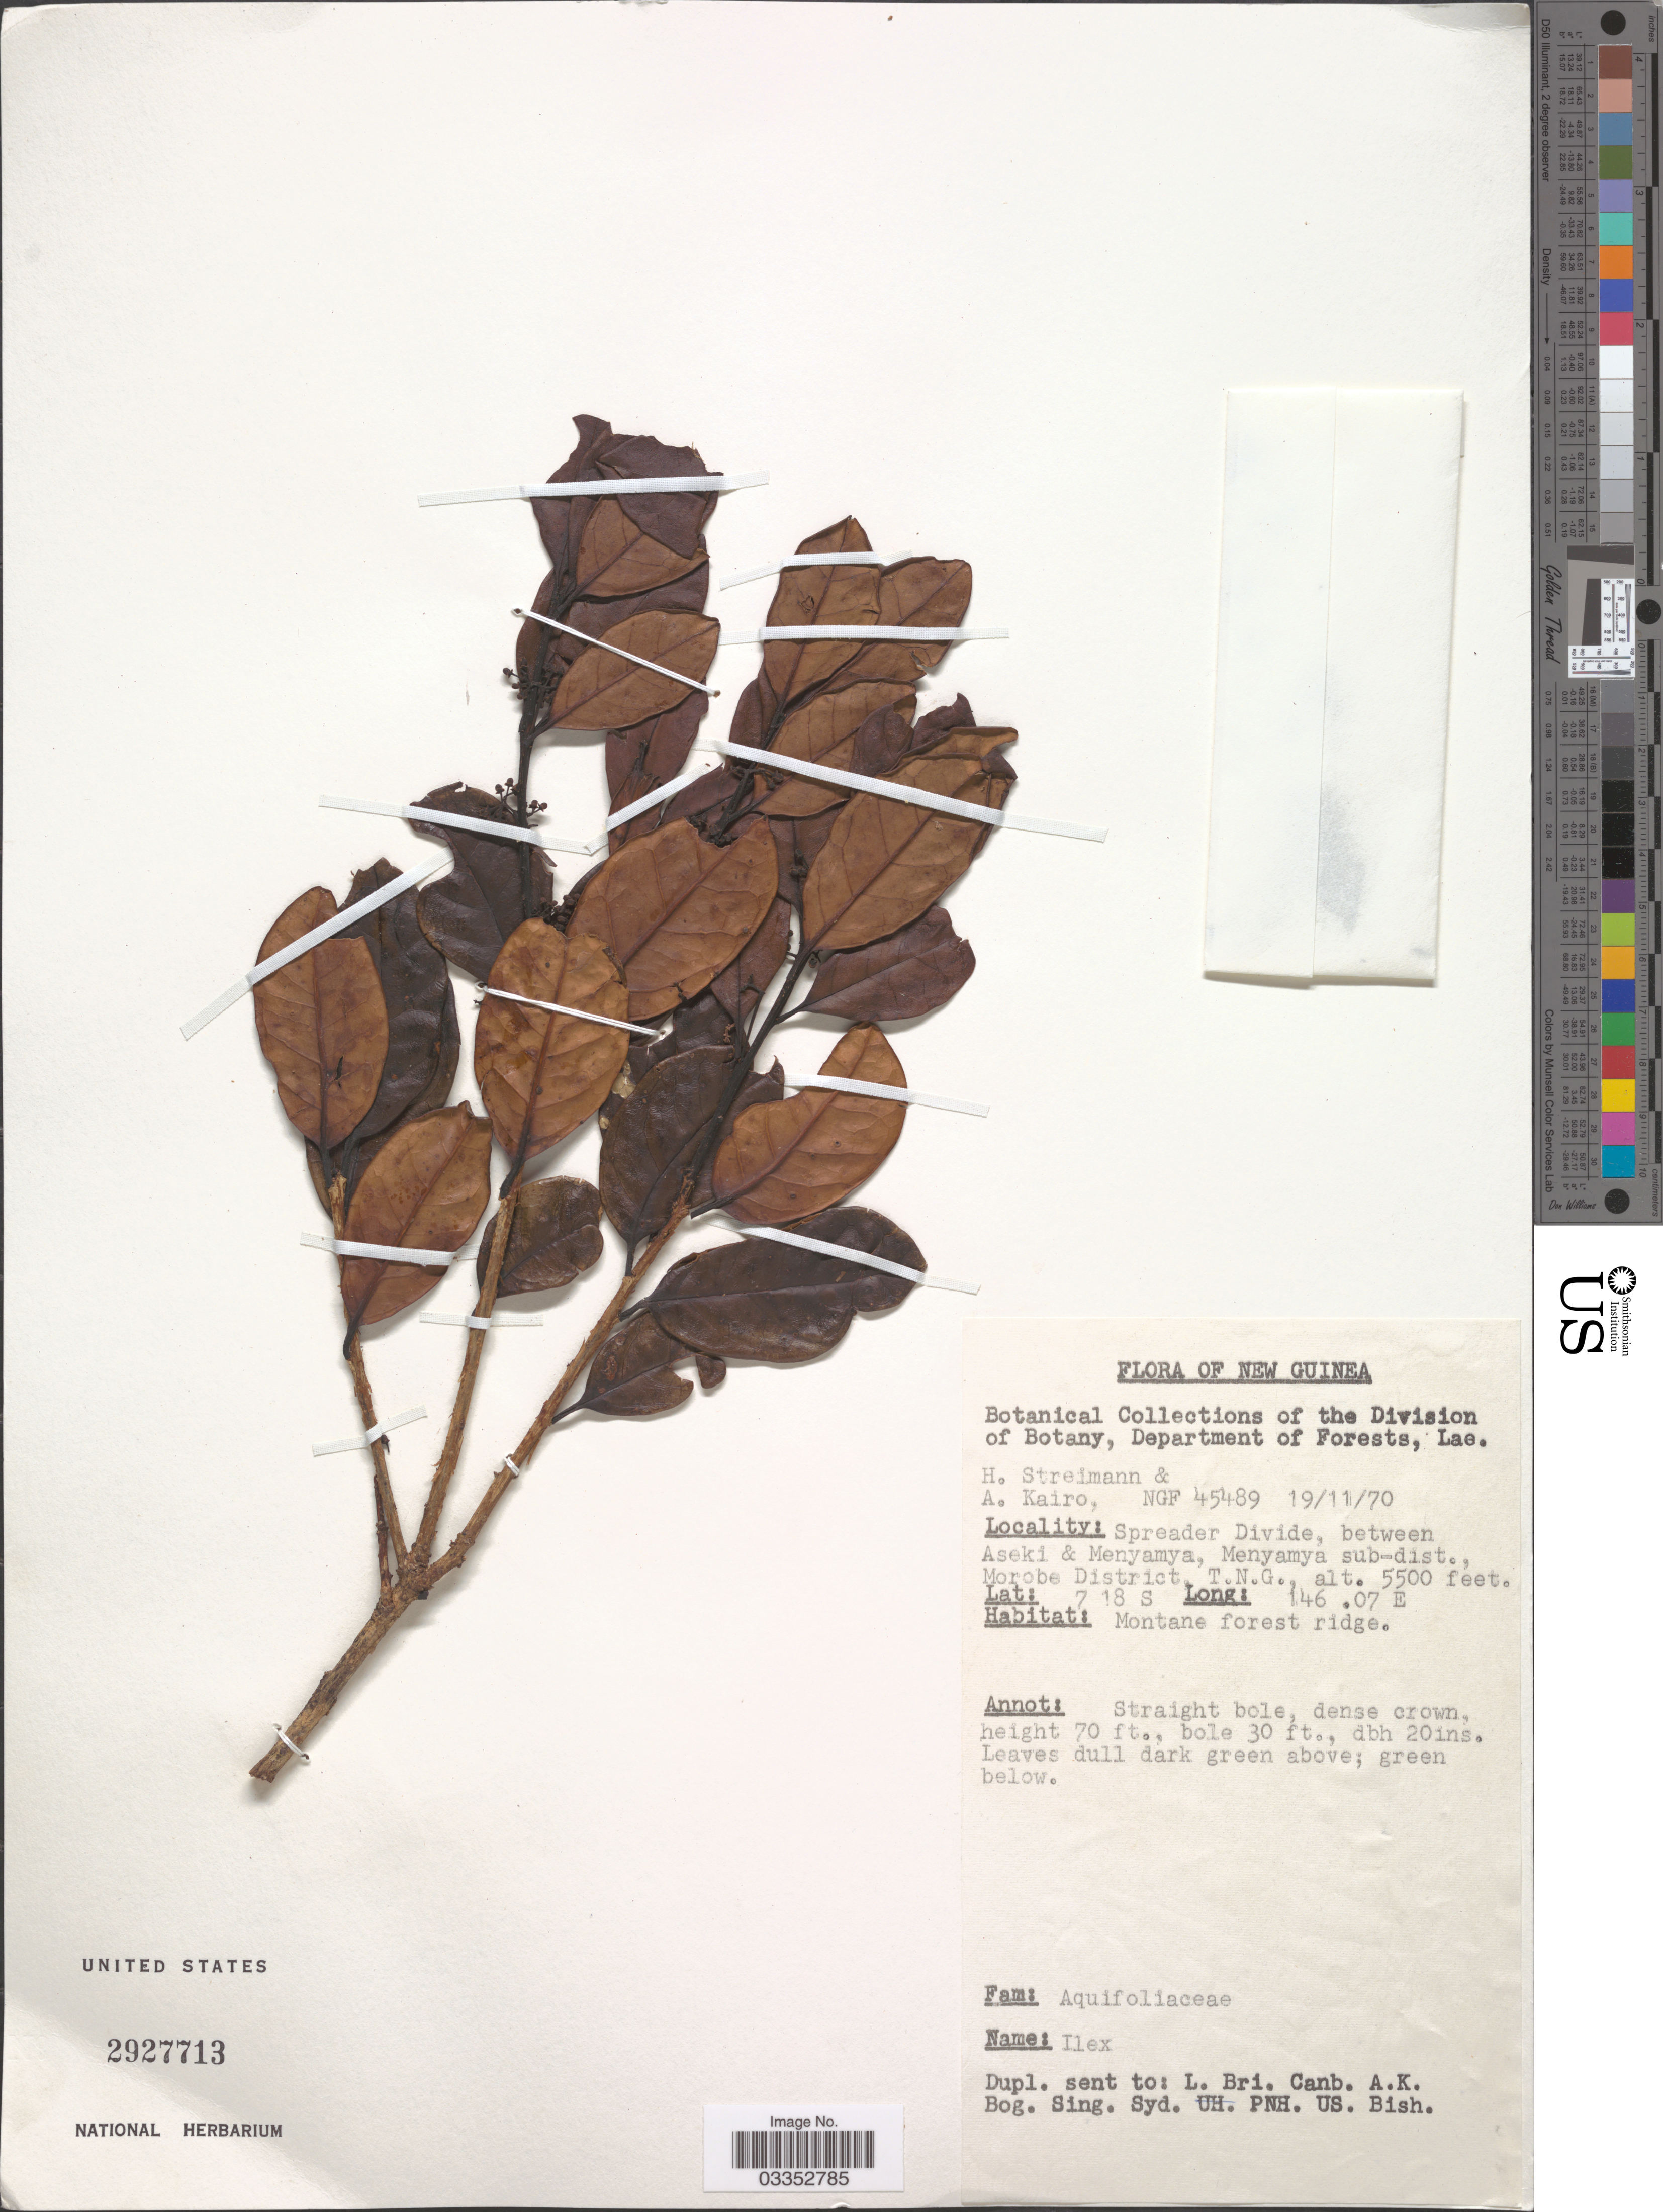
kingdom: Plantae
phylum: Tracheophyta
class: Magnoliopsida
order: Aquifoliales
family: Aquifoliaceae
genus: Ilex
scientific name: Ilex sp.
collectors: H. Streimann & A. Kairo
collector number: NGF45489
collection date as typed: Transcribed d/m/y: 19/11/70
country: Papua New Guinea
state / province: Morobe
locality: New Guinea, Spreader Divide, between Aseki & Menyamya, Menyamya sub-dist., Morobe District, T.N.G.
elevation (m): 1676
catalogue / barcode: US 2927713